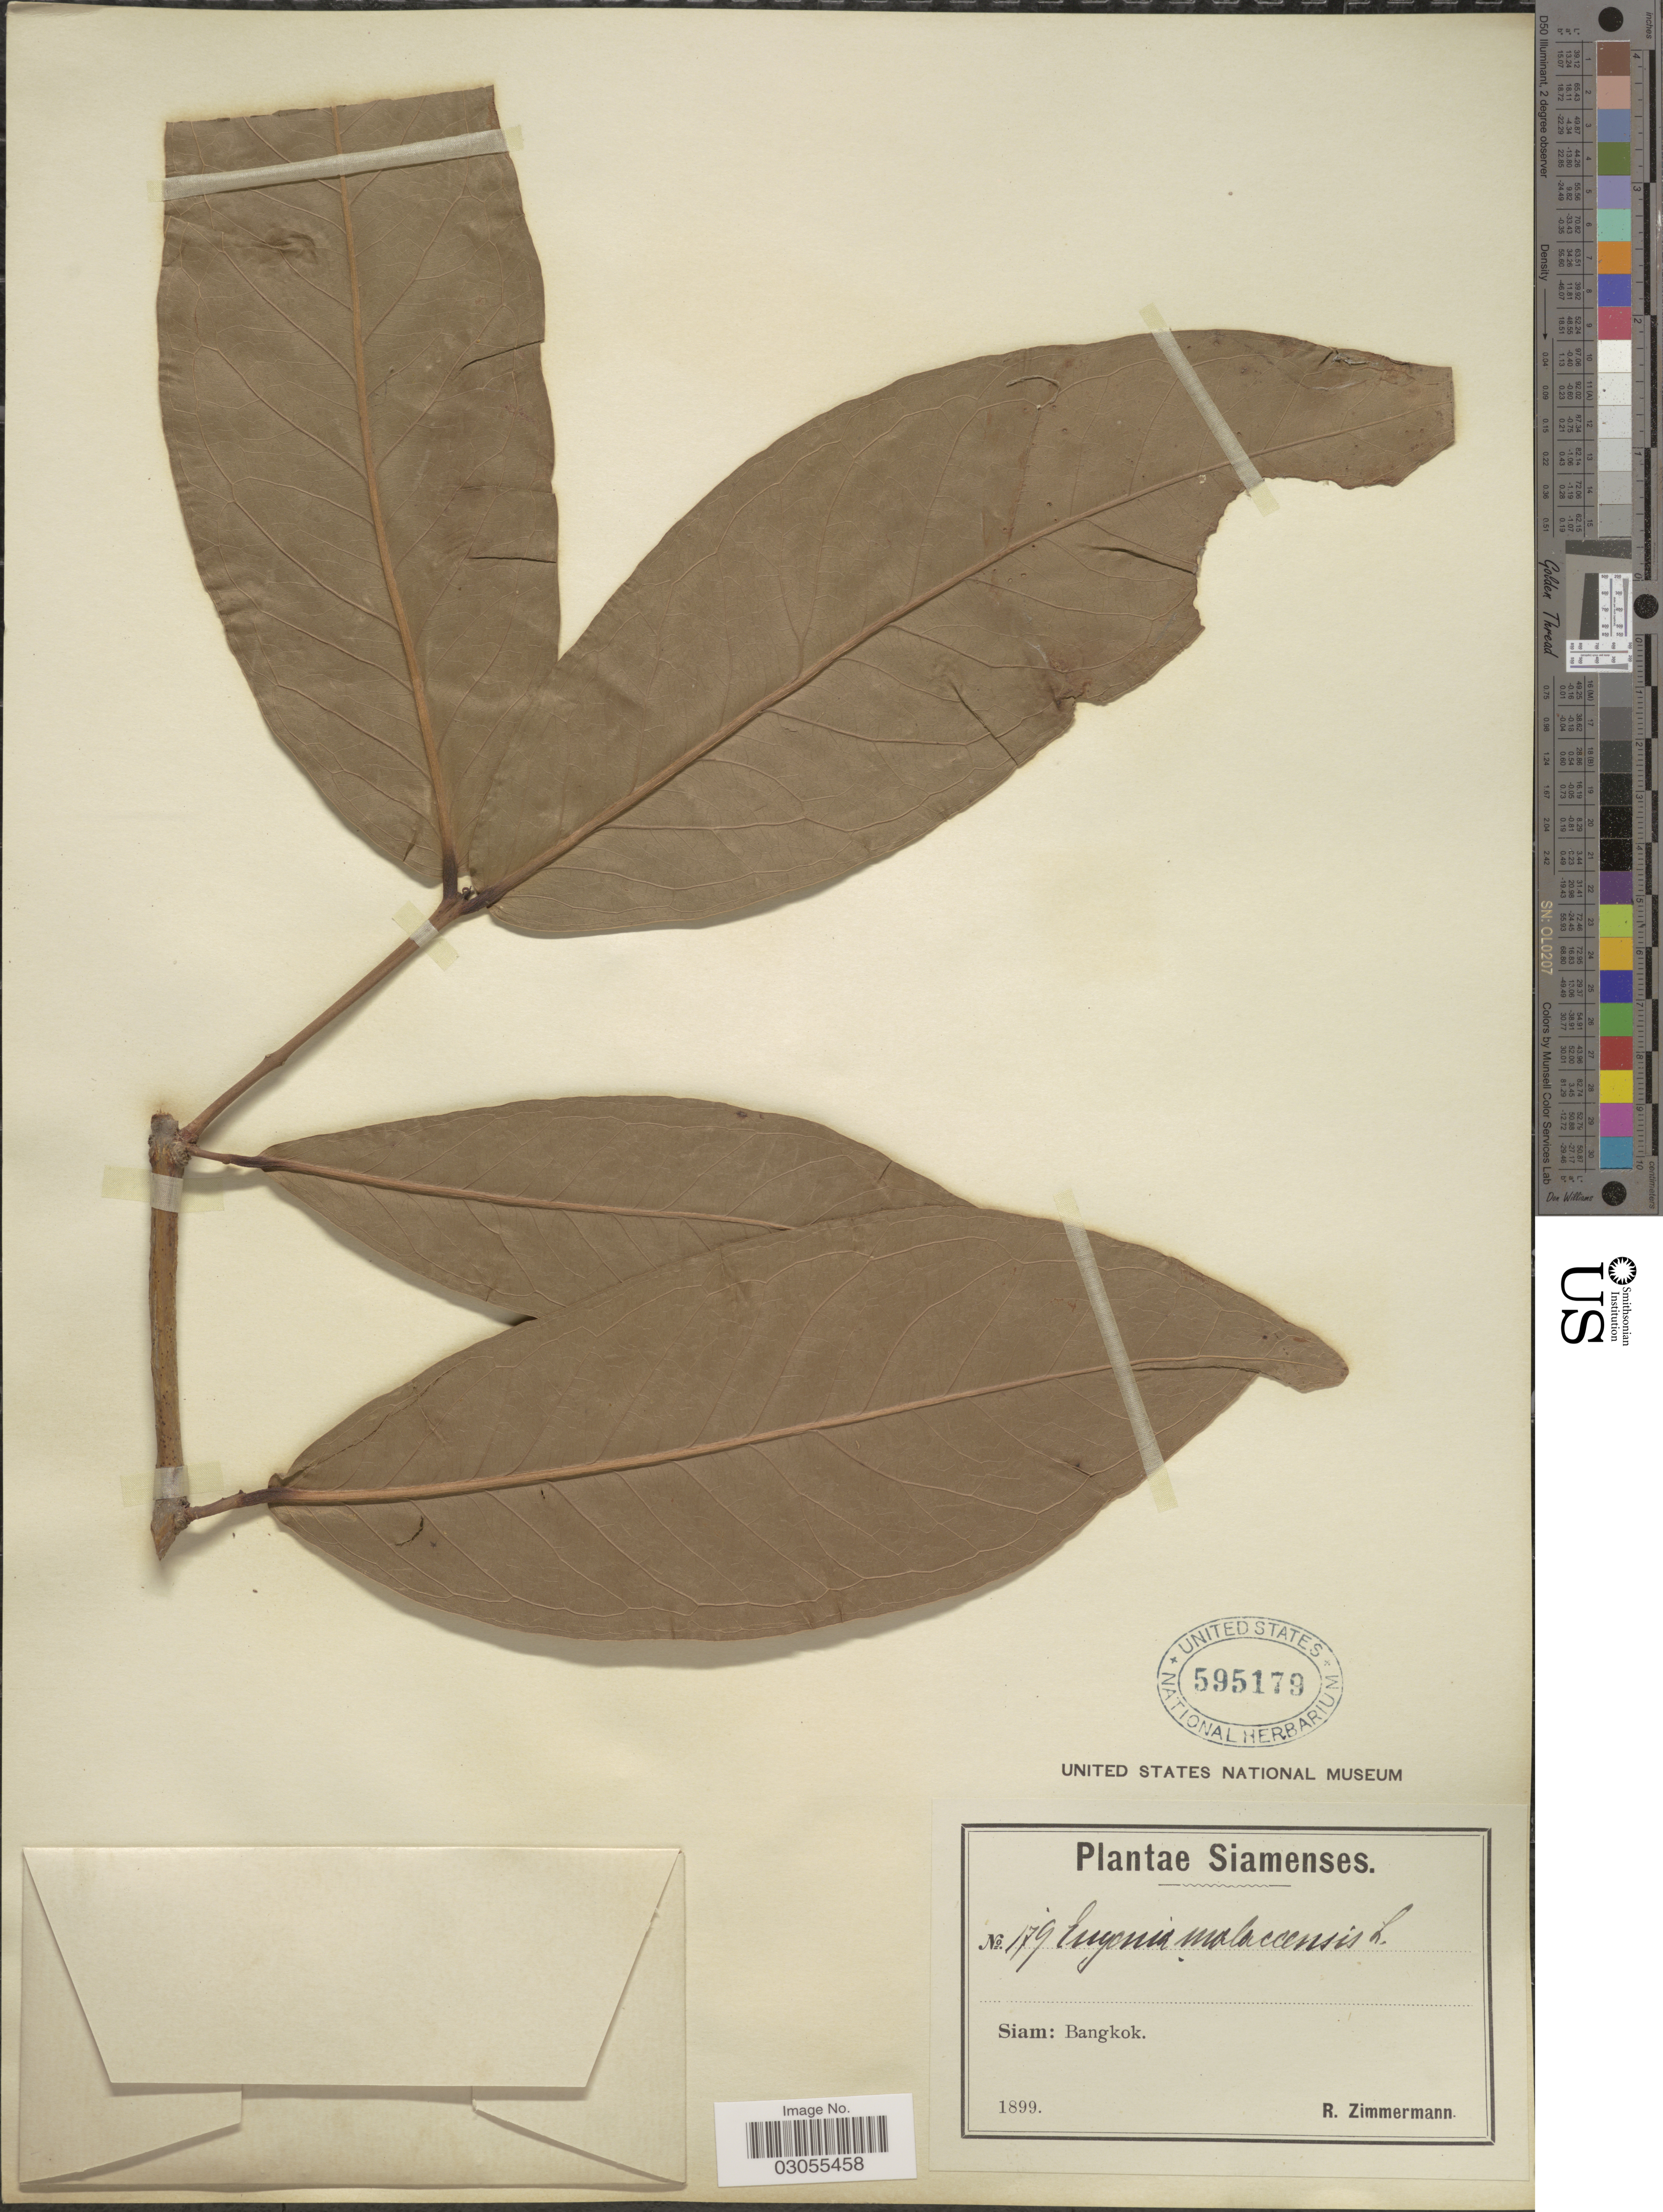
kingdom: Plantae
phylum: Tracheophyta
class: Magnoliopsida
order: Myrtales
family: Myrtaceae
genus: Syzygium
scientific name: Syzygium malaccense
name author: (L.) Merr. & L.M. Perry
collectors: R. Zimmerman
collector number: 179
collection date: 1899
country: Thailand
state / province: Bangkok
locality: Siam.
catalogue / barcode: US 595179